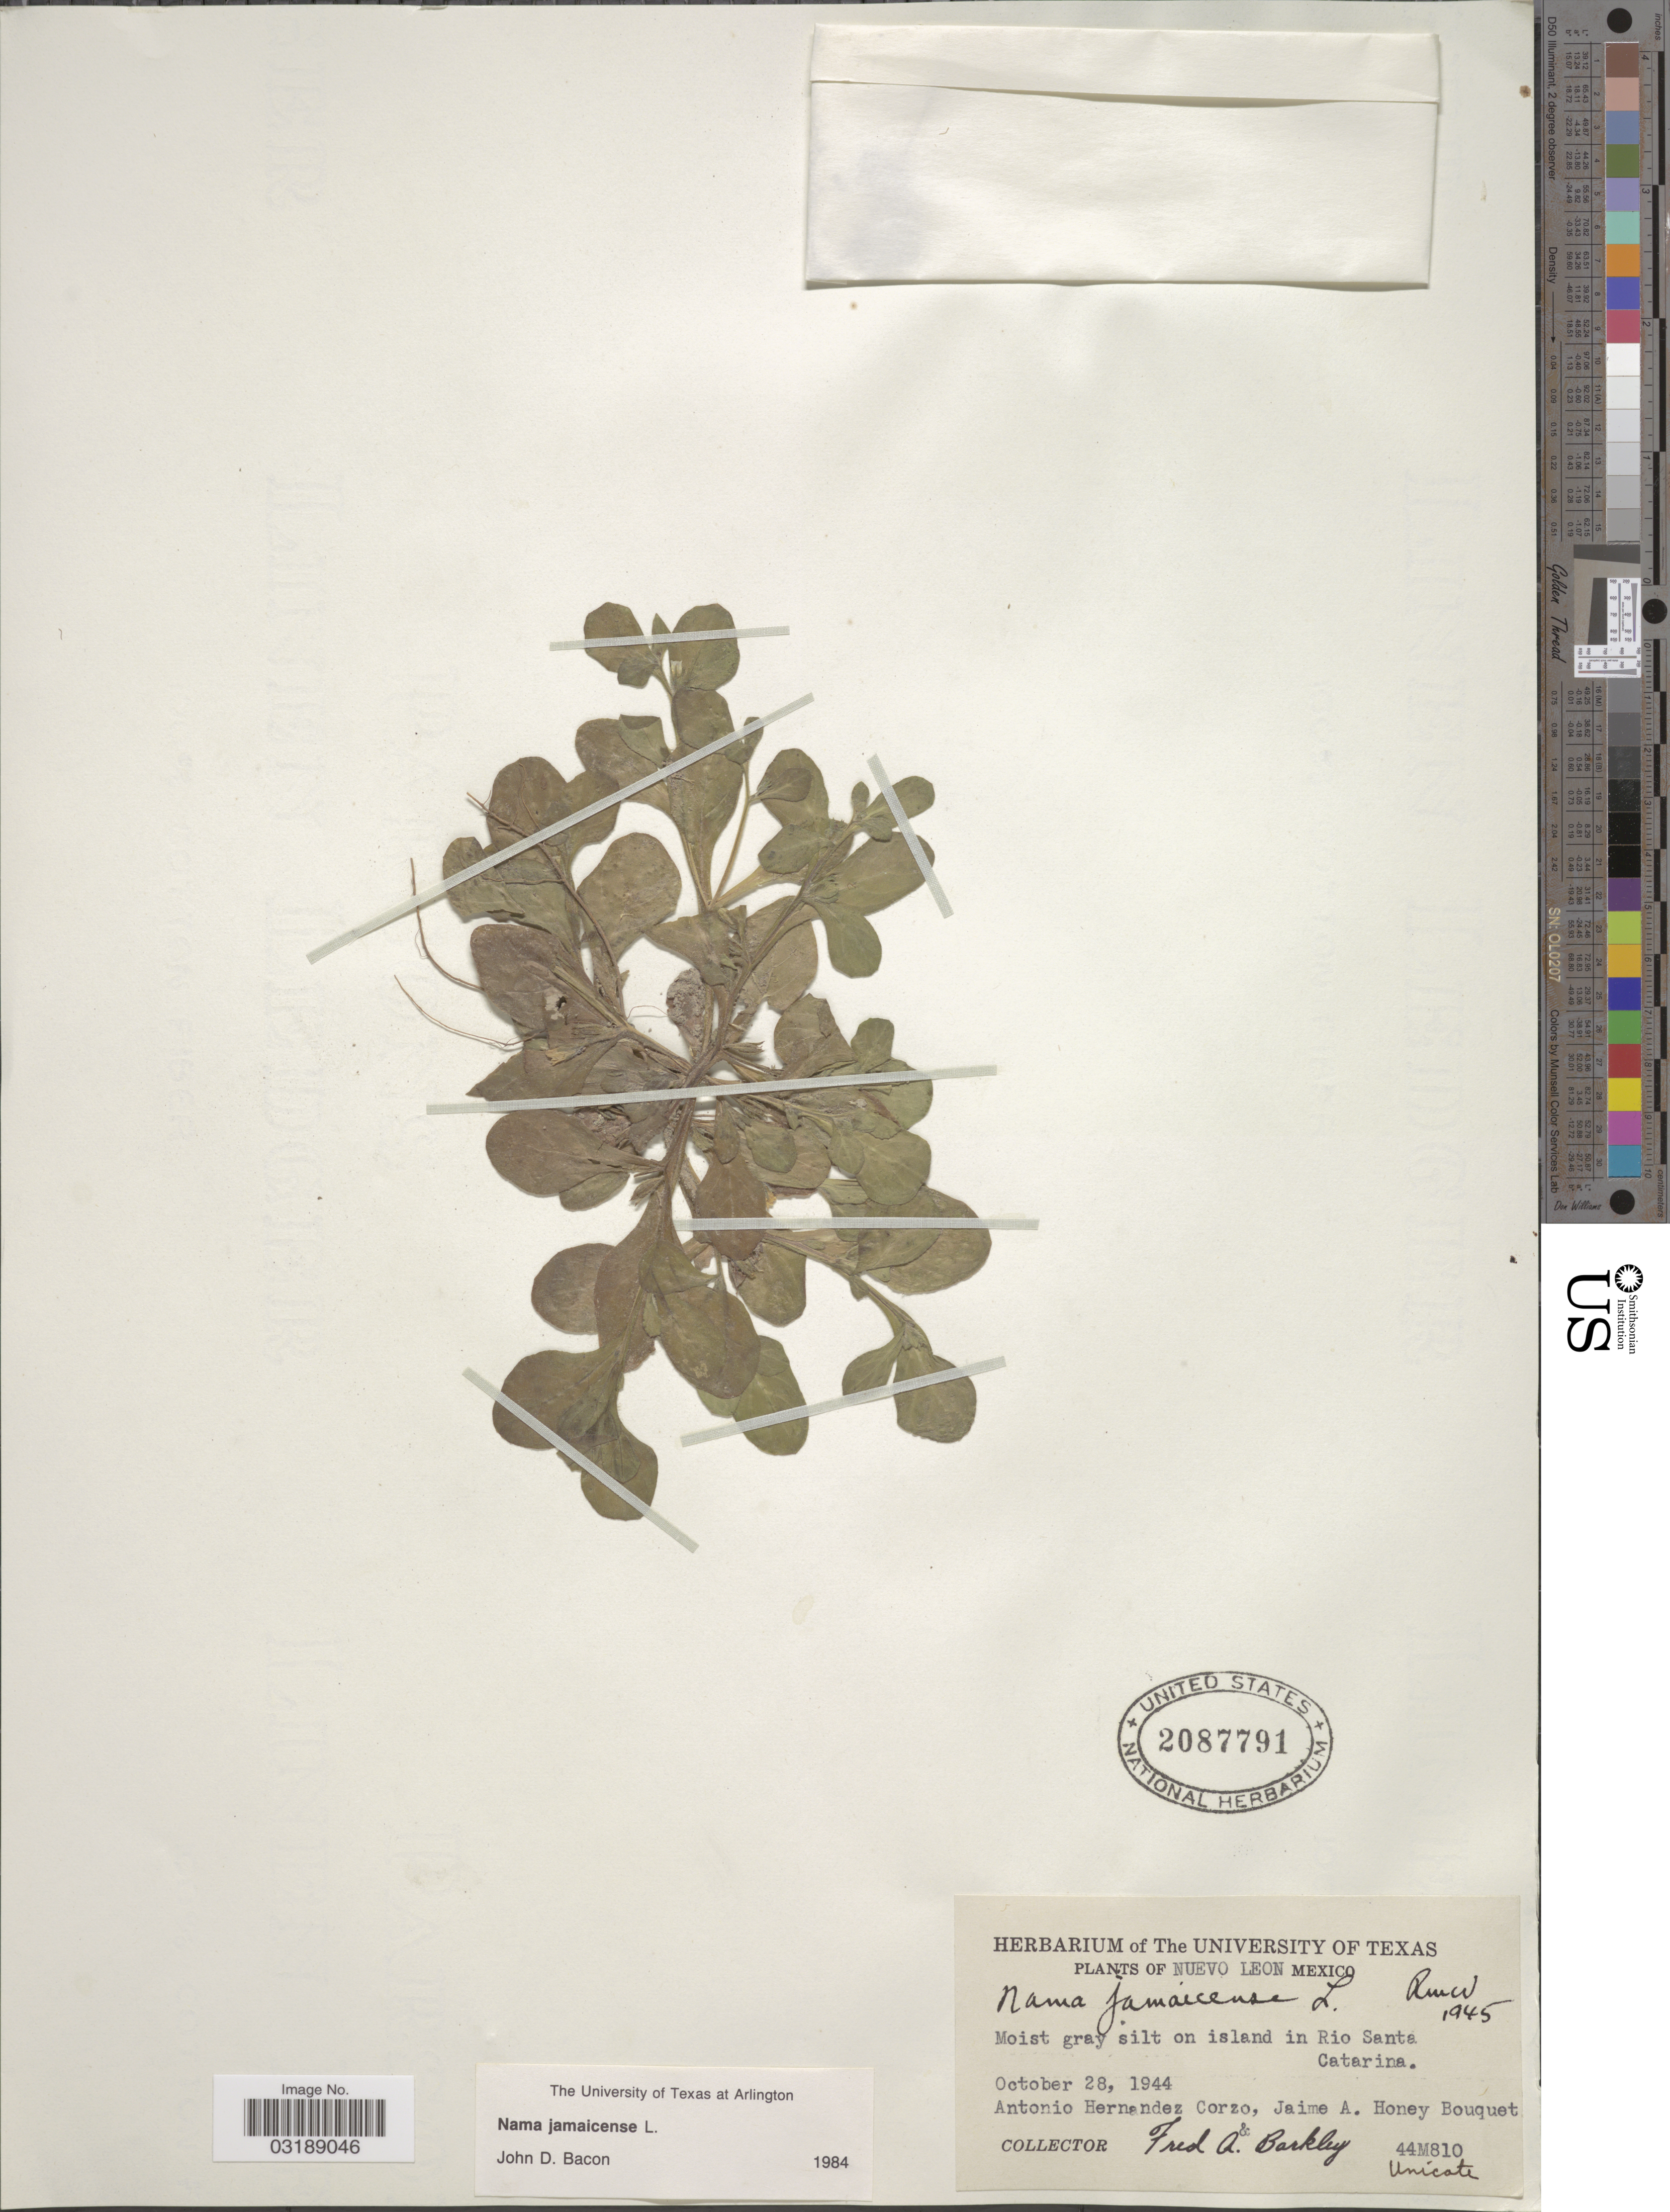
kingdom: Plantae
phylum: Tracheophyta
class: Magnoliopsida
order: Boraginales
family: Namaceae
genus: Nama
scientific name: Nama jamaicensis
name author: L.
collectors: A. Hernandez-Corzo, Honey Bouquet, J. A. & F. A. Barkley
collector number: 44M810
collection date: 1944-10-28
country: Mexico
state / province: Nuevo León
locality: Moist gray silt on island in Rio Santa Catarina, Unicate.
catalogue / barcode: US 2087791